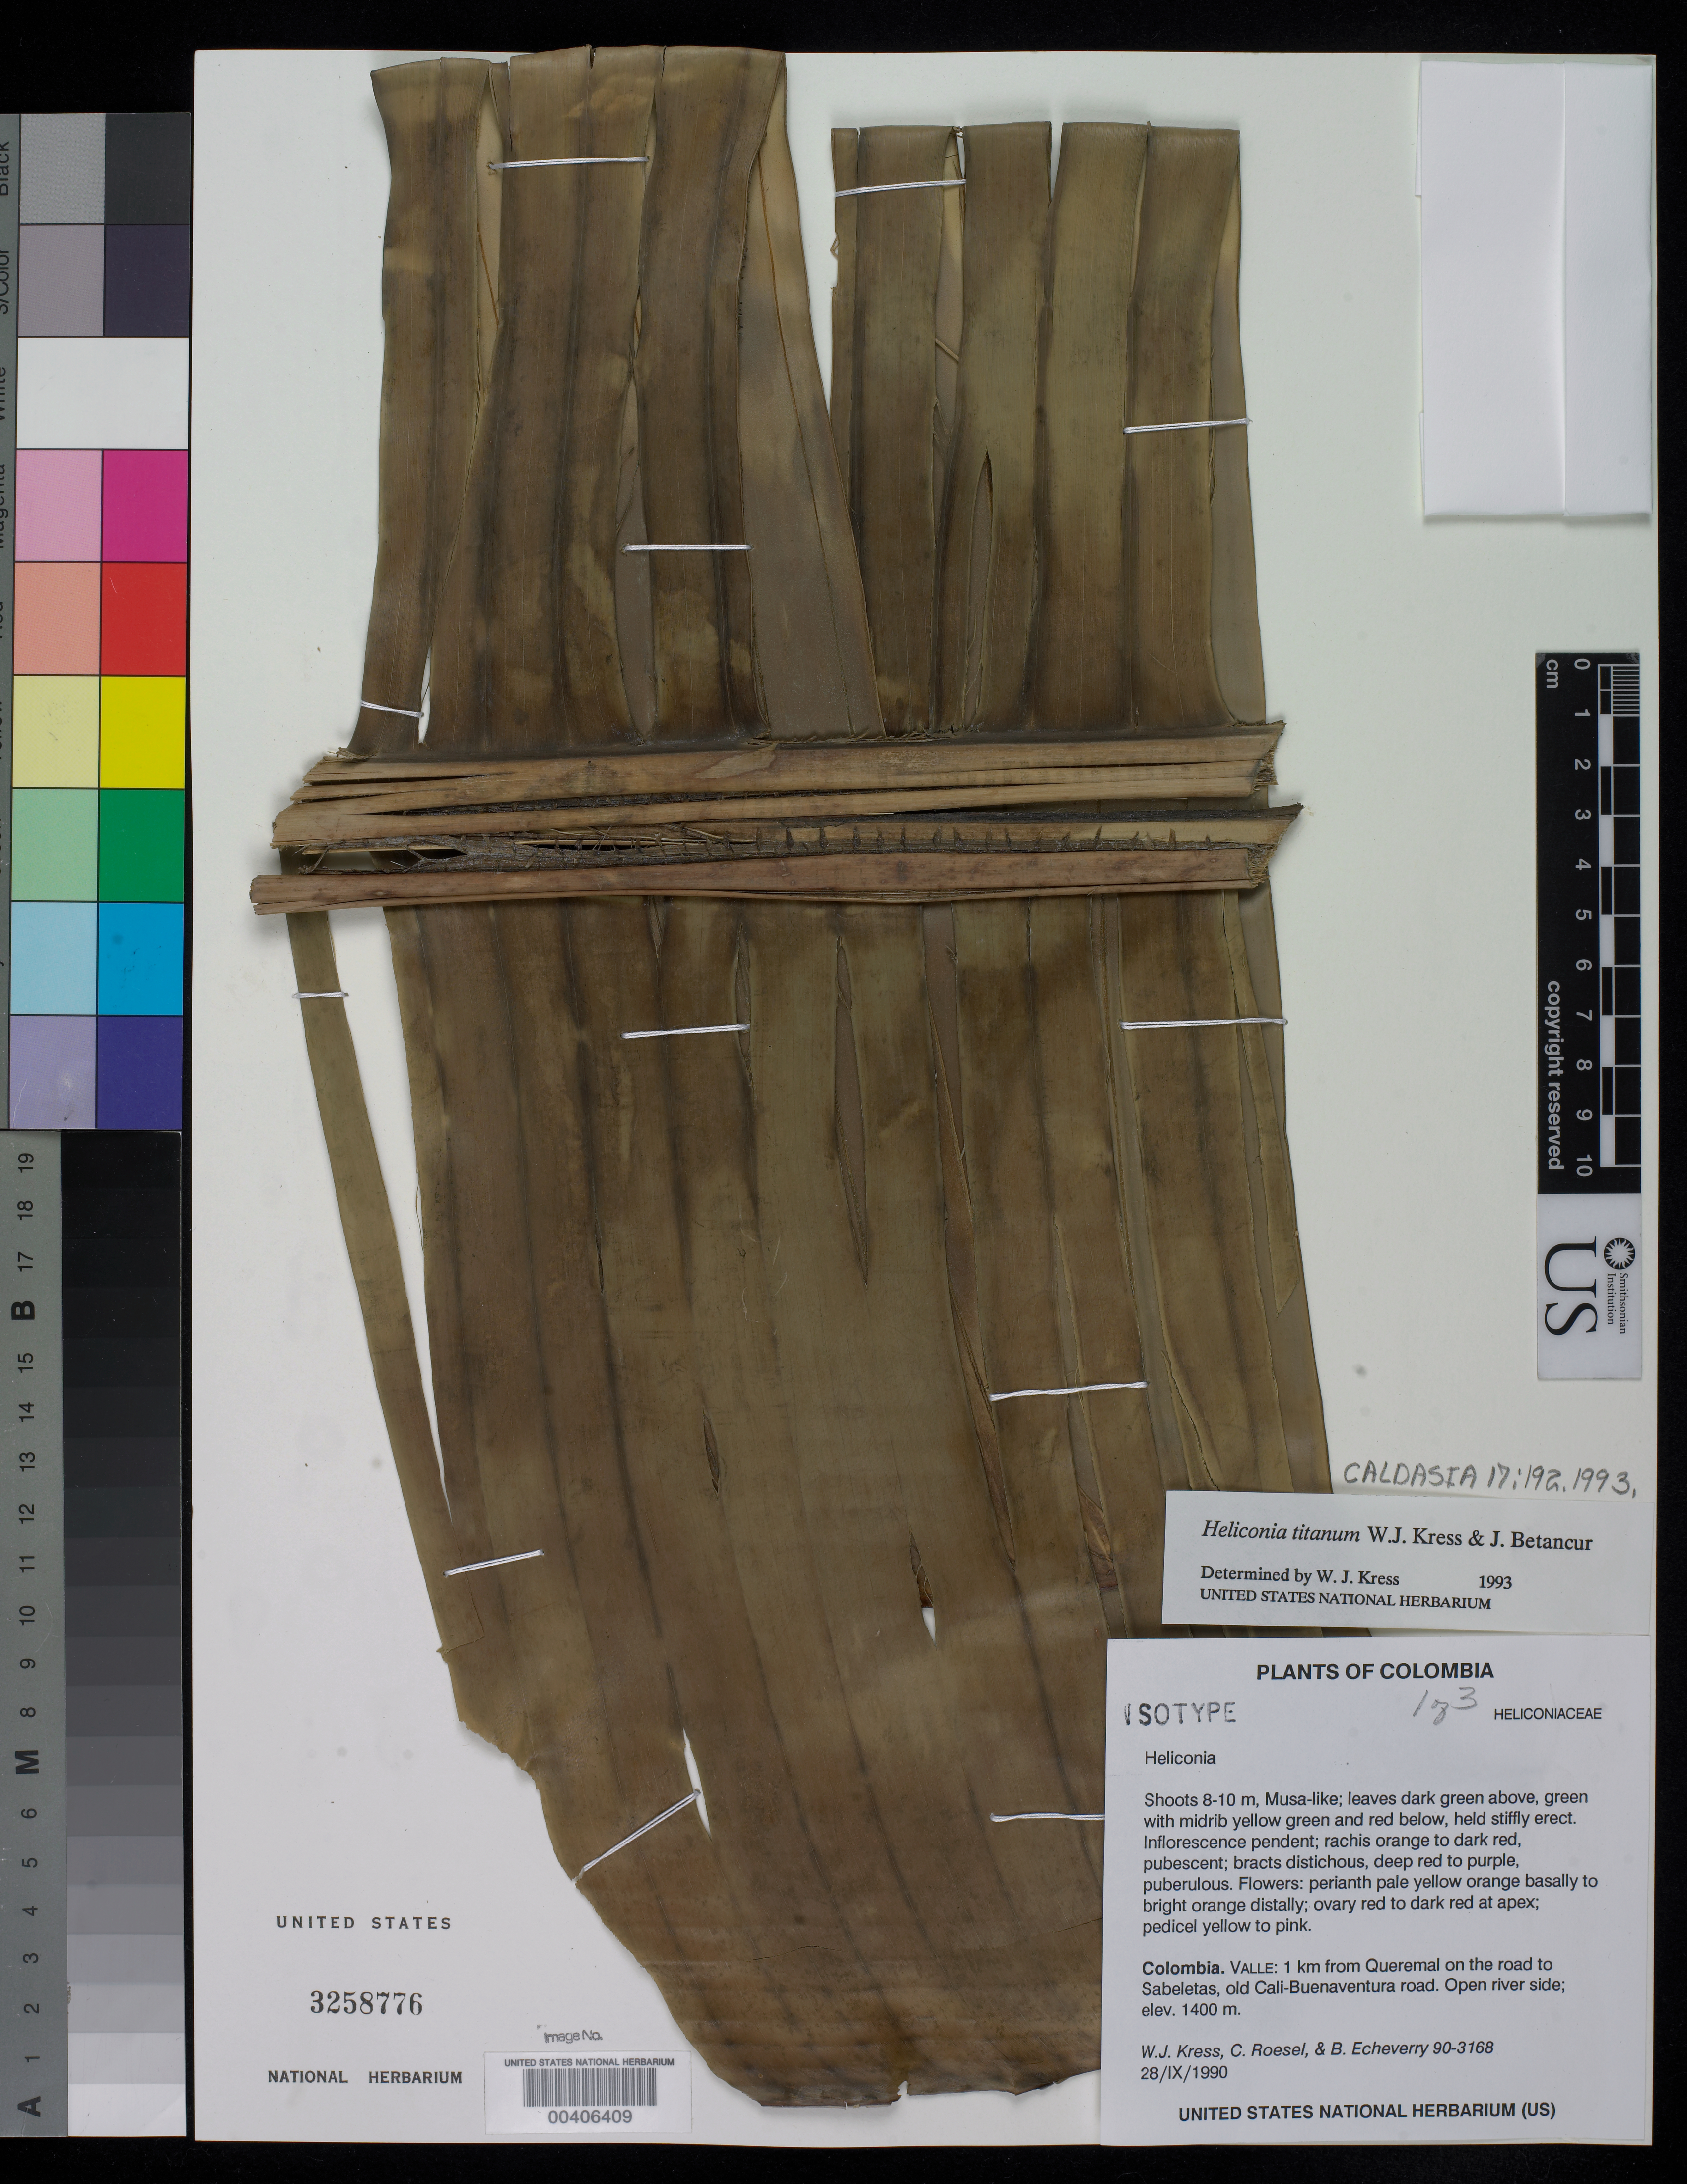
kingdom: Plantae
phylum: Tracheophyta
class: Liliopsida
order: Zingiberales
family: Heliconiaceae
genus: Heliconia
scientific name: Heliconia titanum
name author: W.J. Kress & Betancur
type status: Isotype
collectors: W. J. Kress, C. S. Roesel & B. Echeverry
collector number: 90-3168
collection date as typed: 28 Sep 1990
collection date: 1990-09-28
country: Colombia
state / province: Valle del Cauca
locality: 1 km from Queremal on road to Sabeletas, old Cali-Buena Ventura road.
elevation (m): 1400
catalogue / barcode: US 3258776